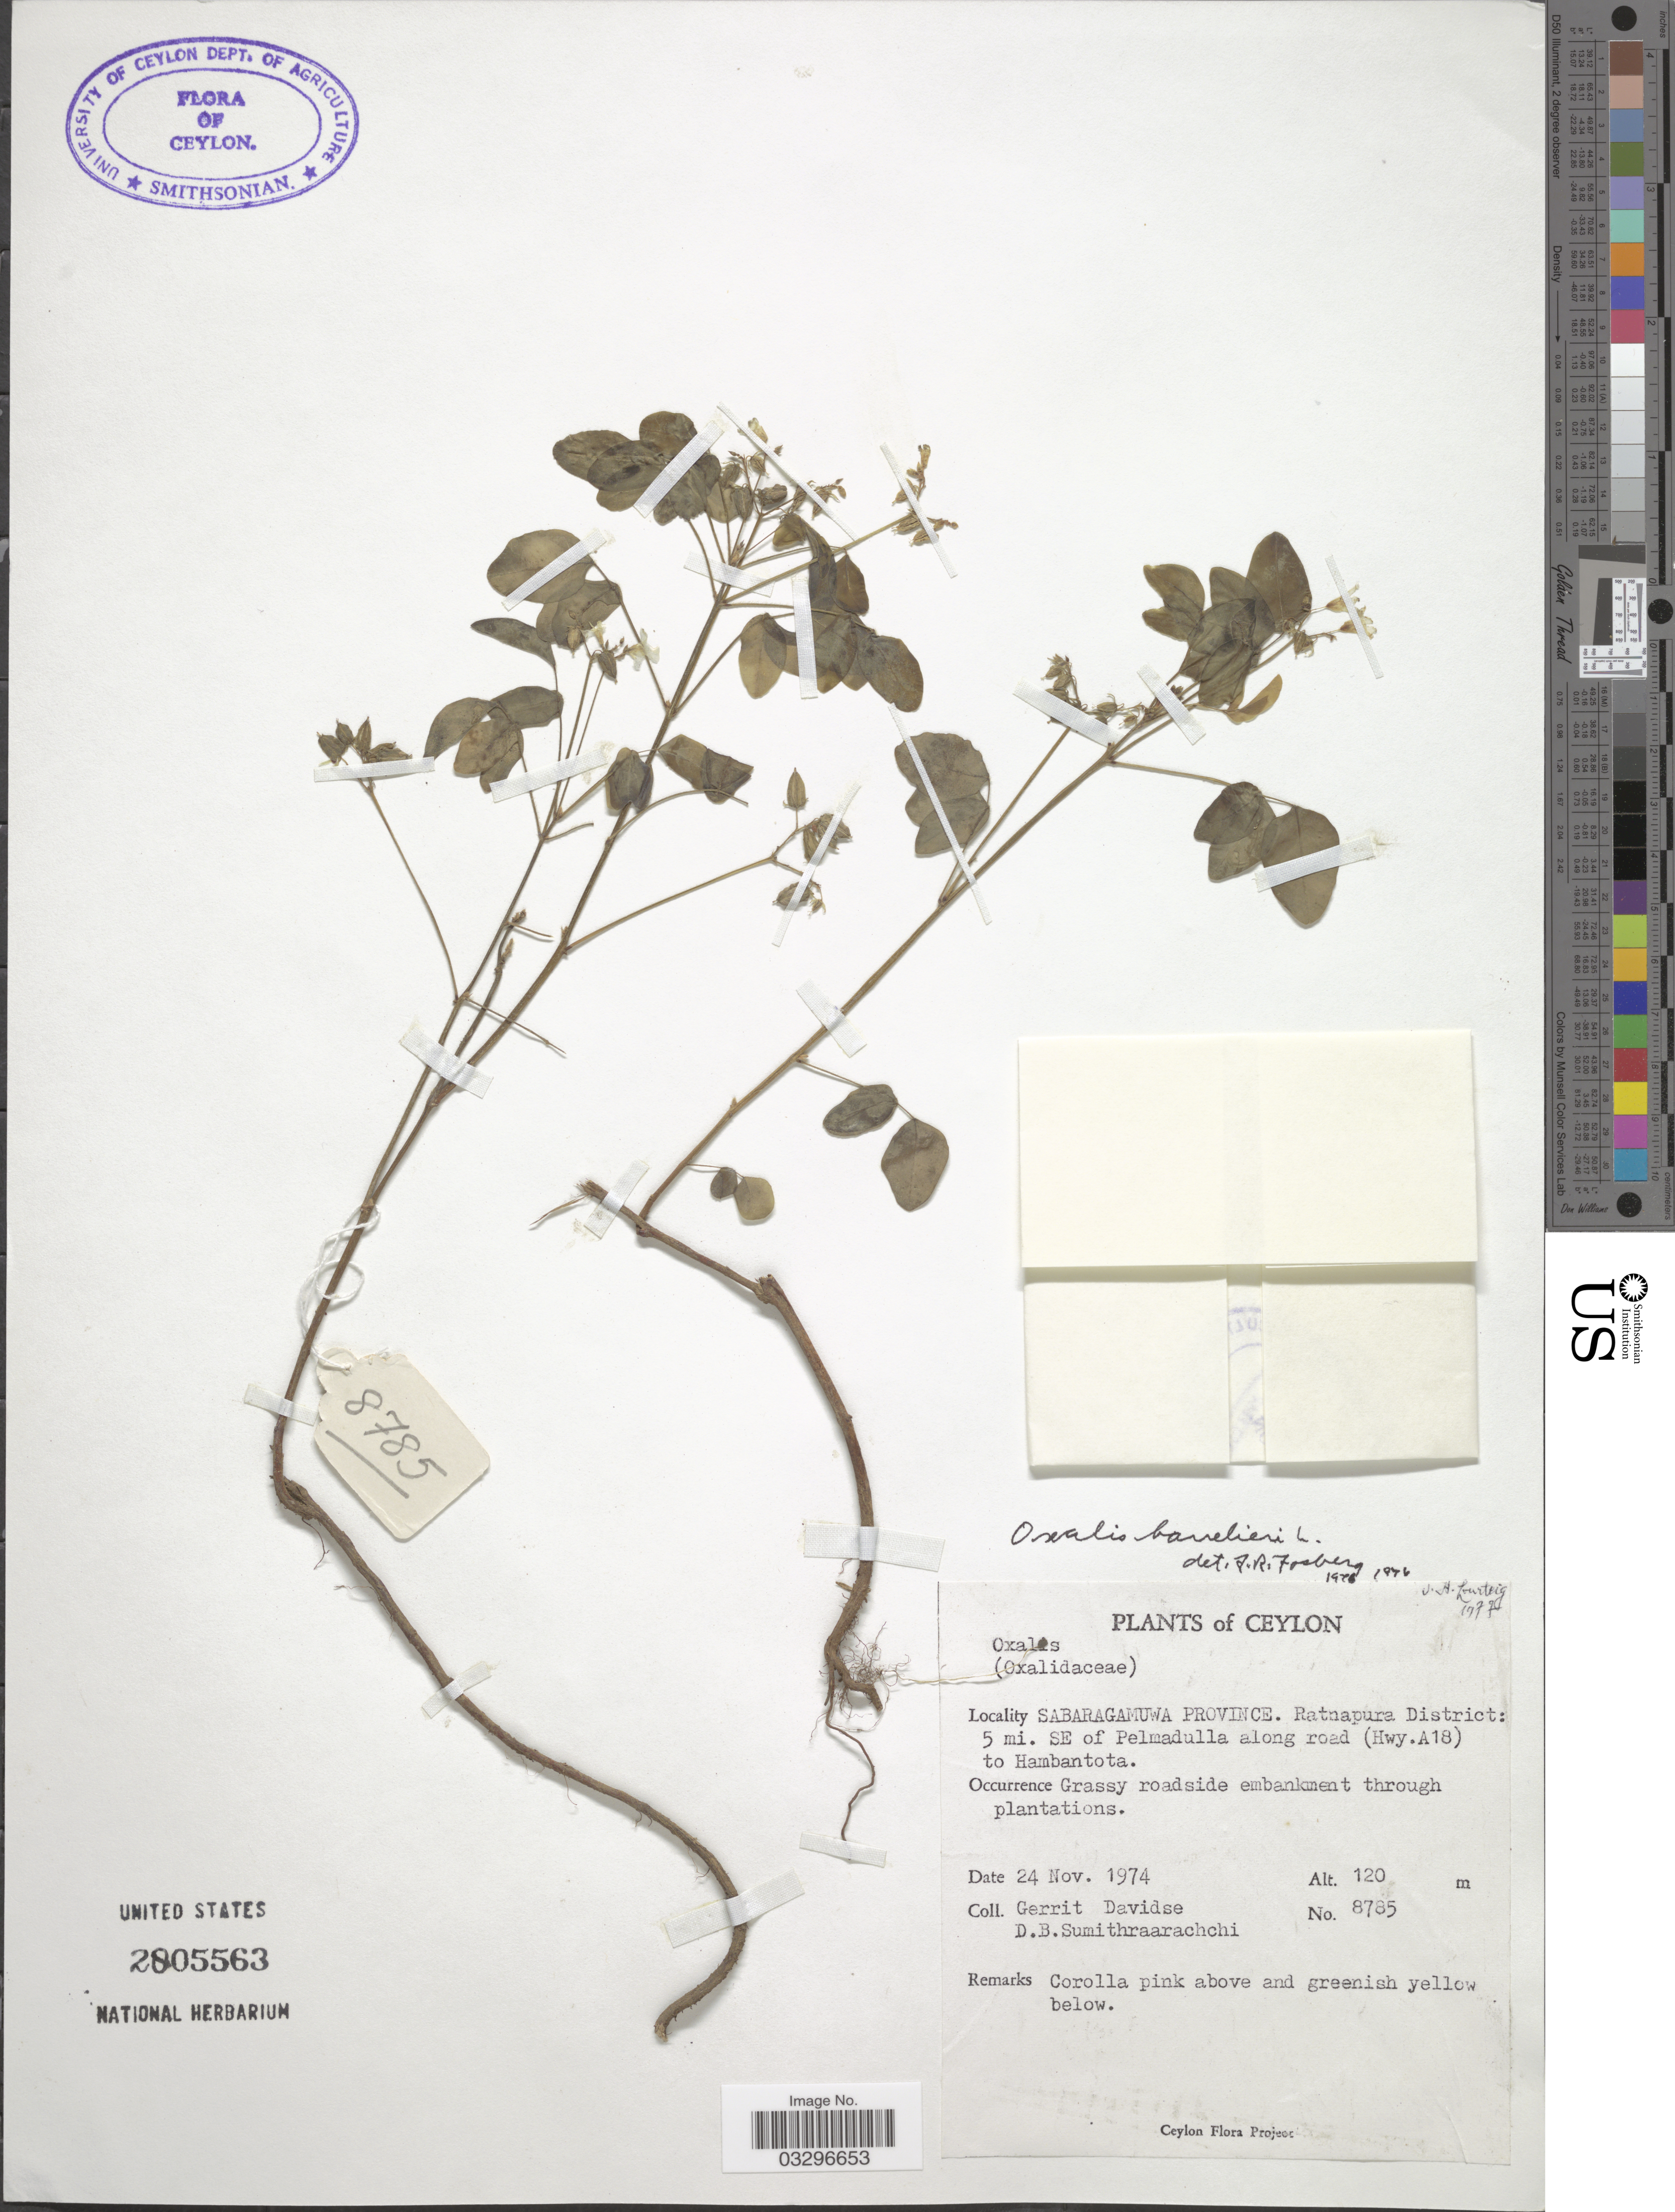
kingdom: Plantae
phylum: Tracheophyta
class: Magnoliopsida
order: Oxalidales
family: Oxalidaceae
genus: Oxalis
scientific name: Oxalis barrelieri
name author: L.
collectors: G. Davidse & D. B. Sumithraarachchi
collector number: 8785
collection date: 1974-11-24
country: Sri Lanka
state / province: Sabaragamuwa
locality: Ceylon, Ratnapura District: 5 mi. SE of Pelmadulla along road (Hwy.A18) to Hambantota.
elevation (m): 120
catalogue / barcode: US 2805563